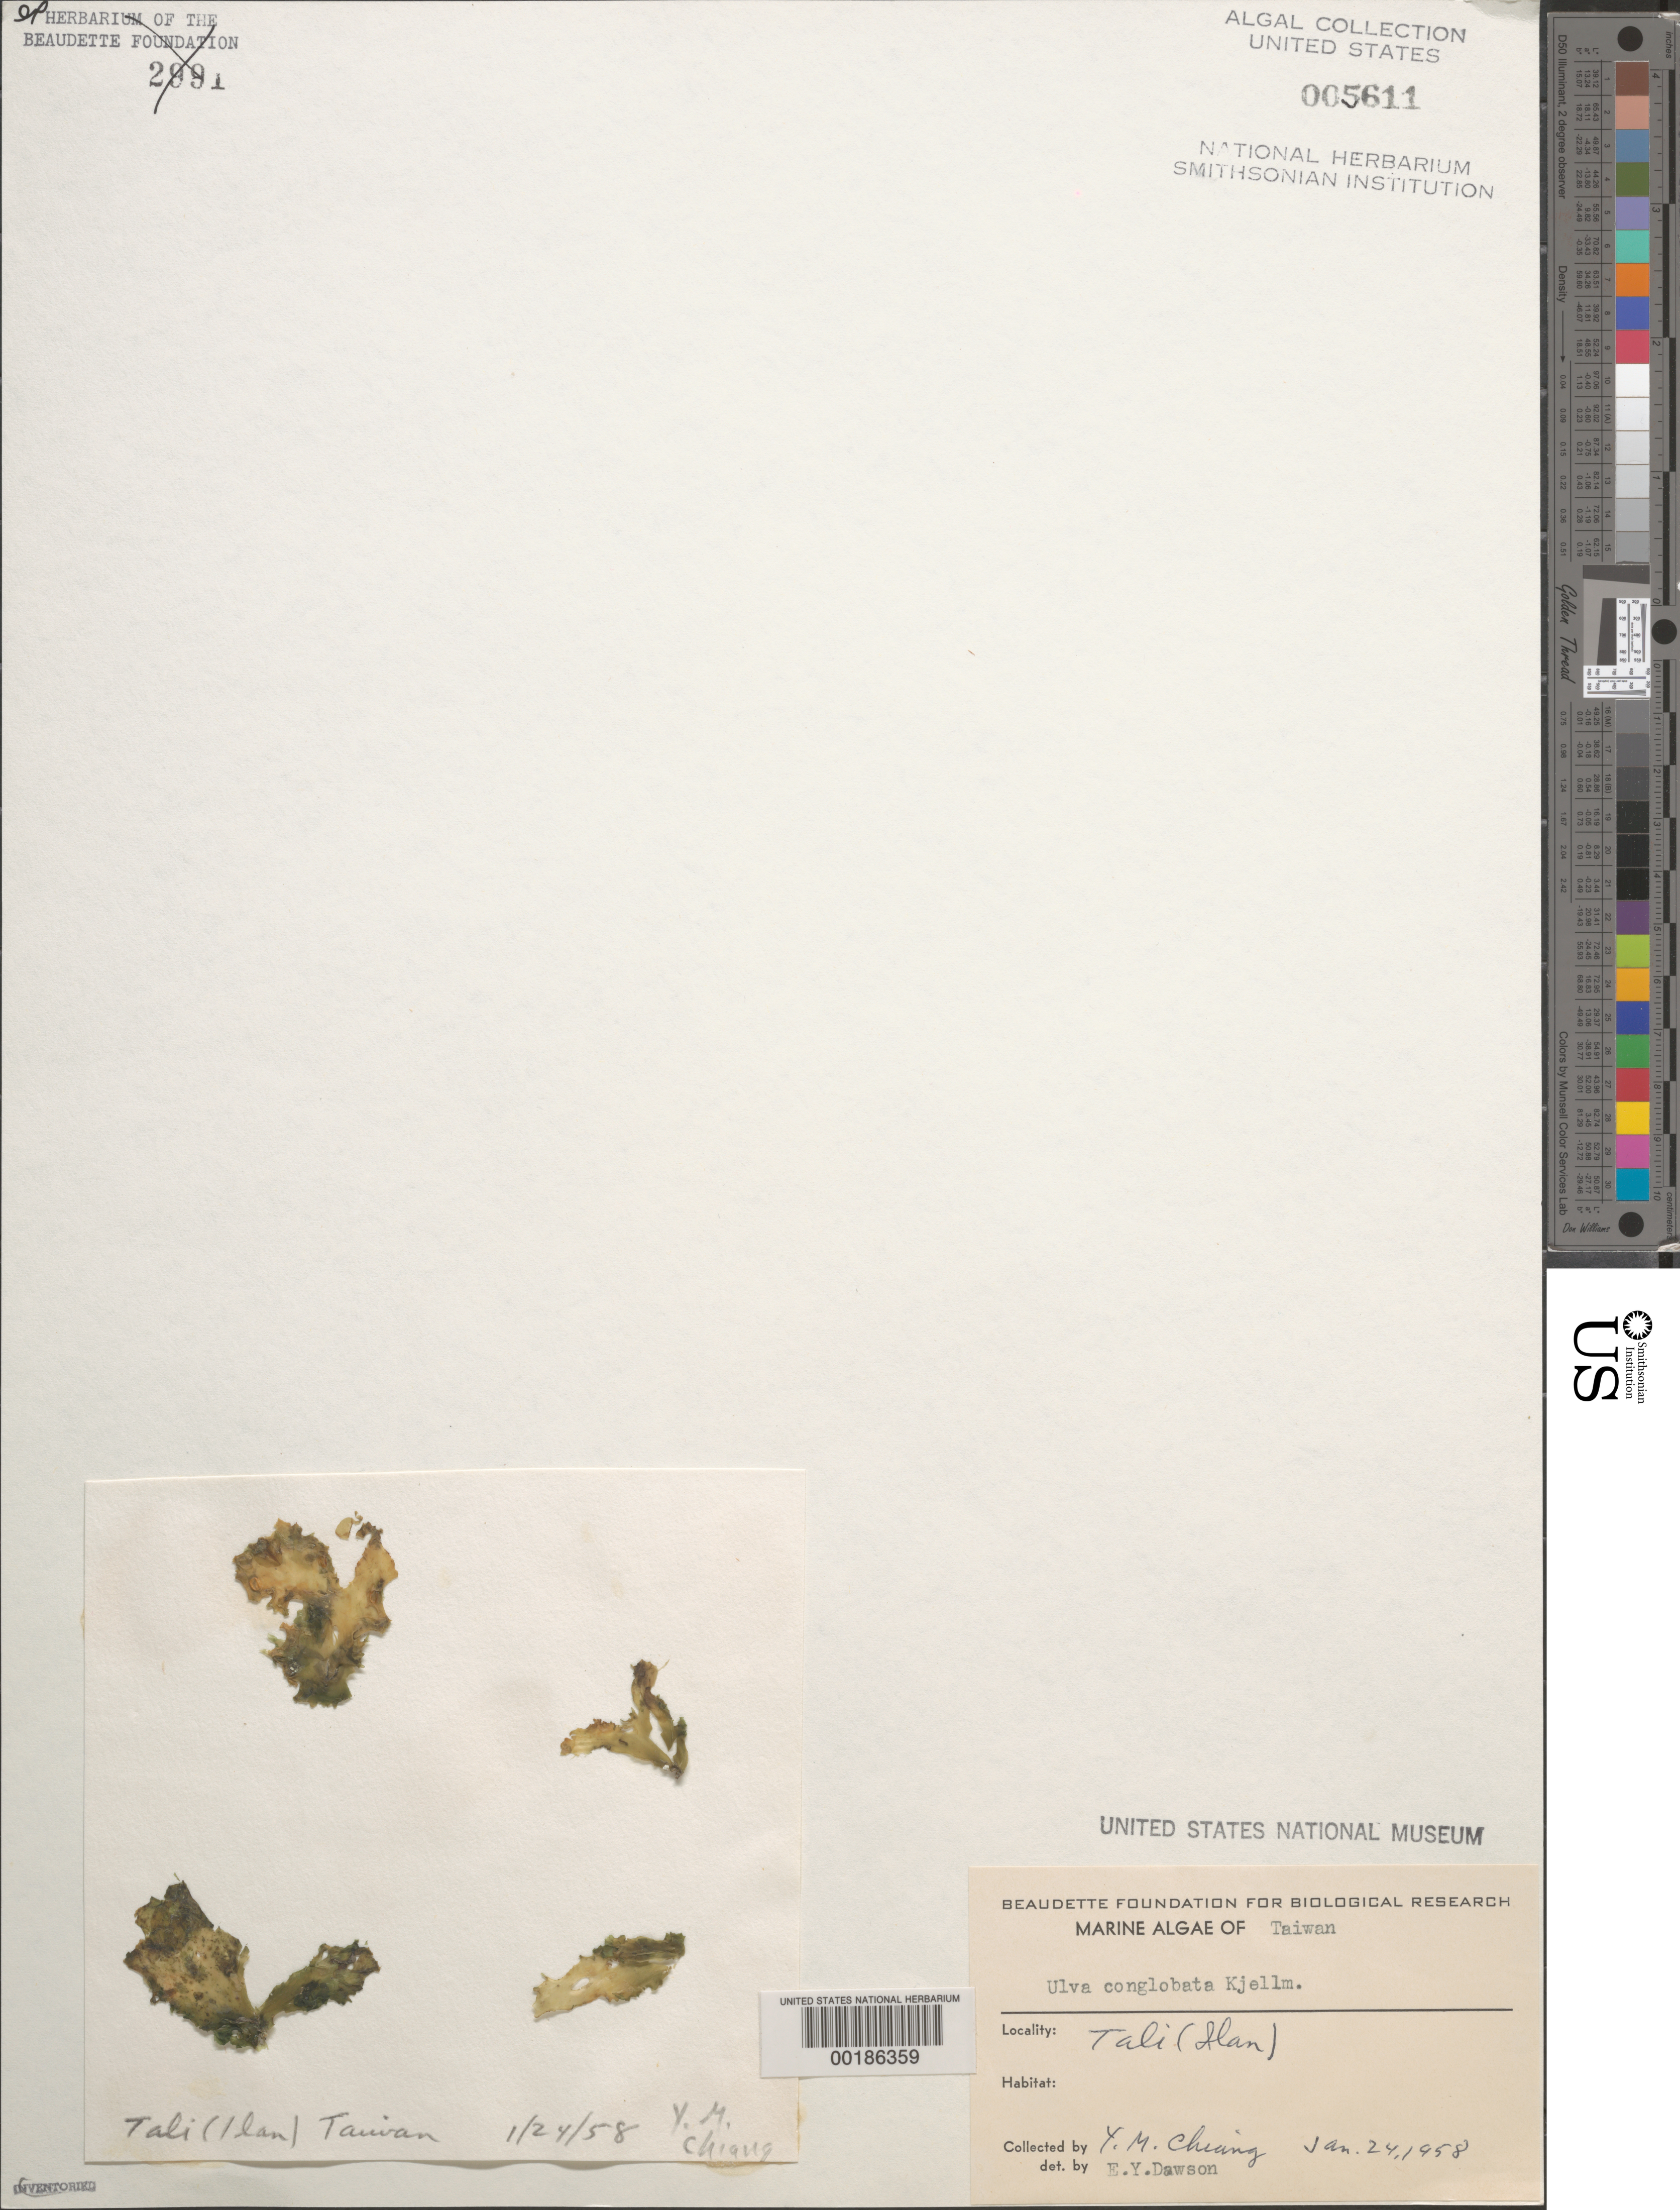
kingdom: Plantae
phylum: Chlorophyta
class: Ulvophyceae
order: Ulvales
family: Ulvaceae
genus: Ulva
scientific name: Ulva conglobata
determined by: Dawson, E. Y.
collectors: Y. Chiang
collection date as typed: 24 Jan 1958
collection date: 1958-01-24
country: Taiwan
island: Taiwan [Formosa]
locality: Tali (ilan)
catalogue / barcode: US 5611